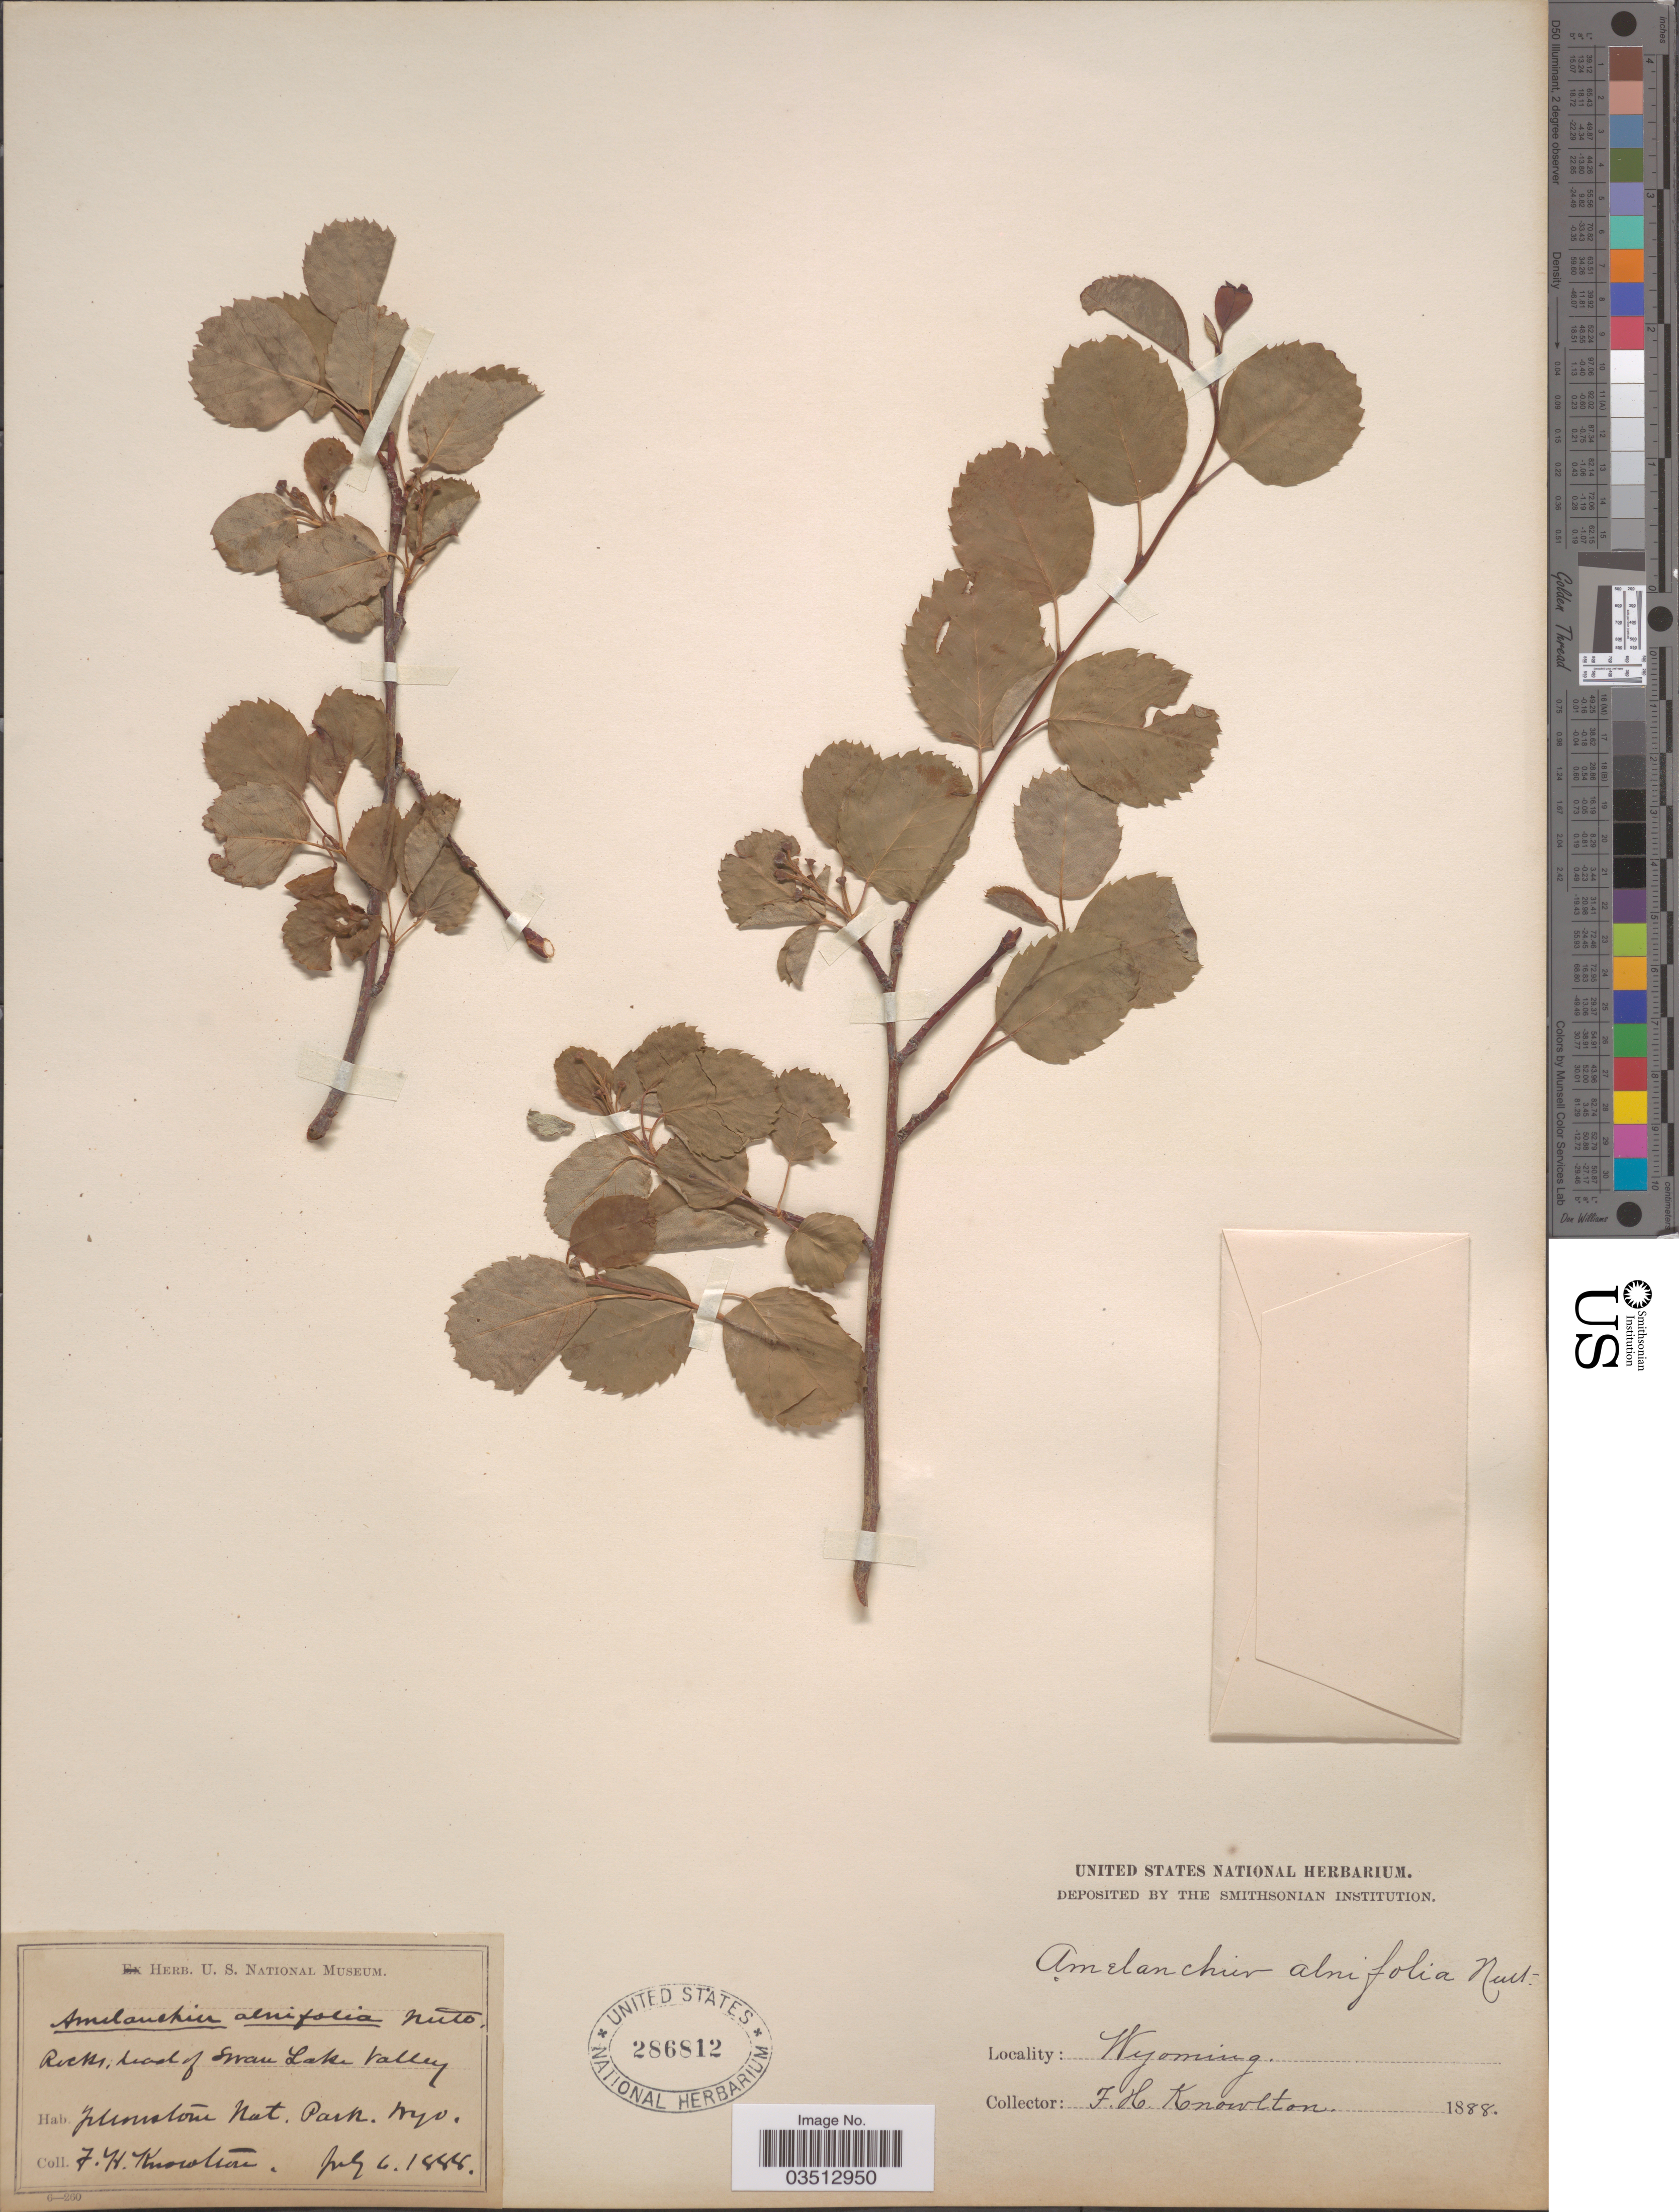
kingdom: Plantae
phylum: Tracheophyta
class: Magnoliopsida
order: Rosales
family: Rosaceae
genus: Amelanchier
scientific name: Amelanchier sp.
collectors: F. H. Knowlton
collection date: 1888-07-06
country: United States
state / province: Wyoming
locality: Rocks, head of Swan Lake Valley. Yellowstone Nat. Park.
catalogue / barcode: US 286812